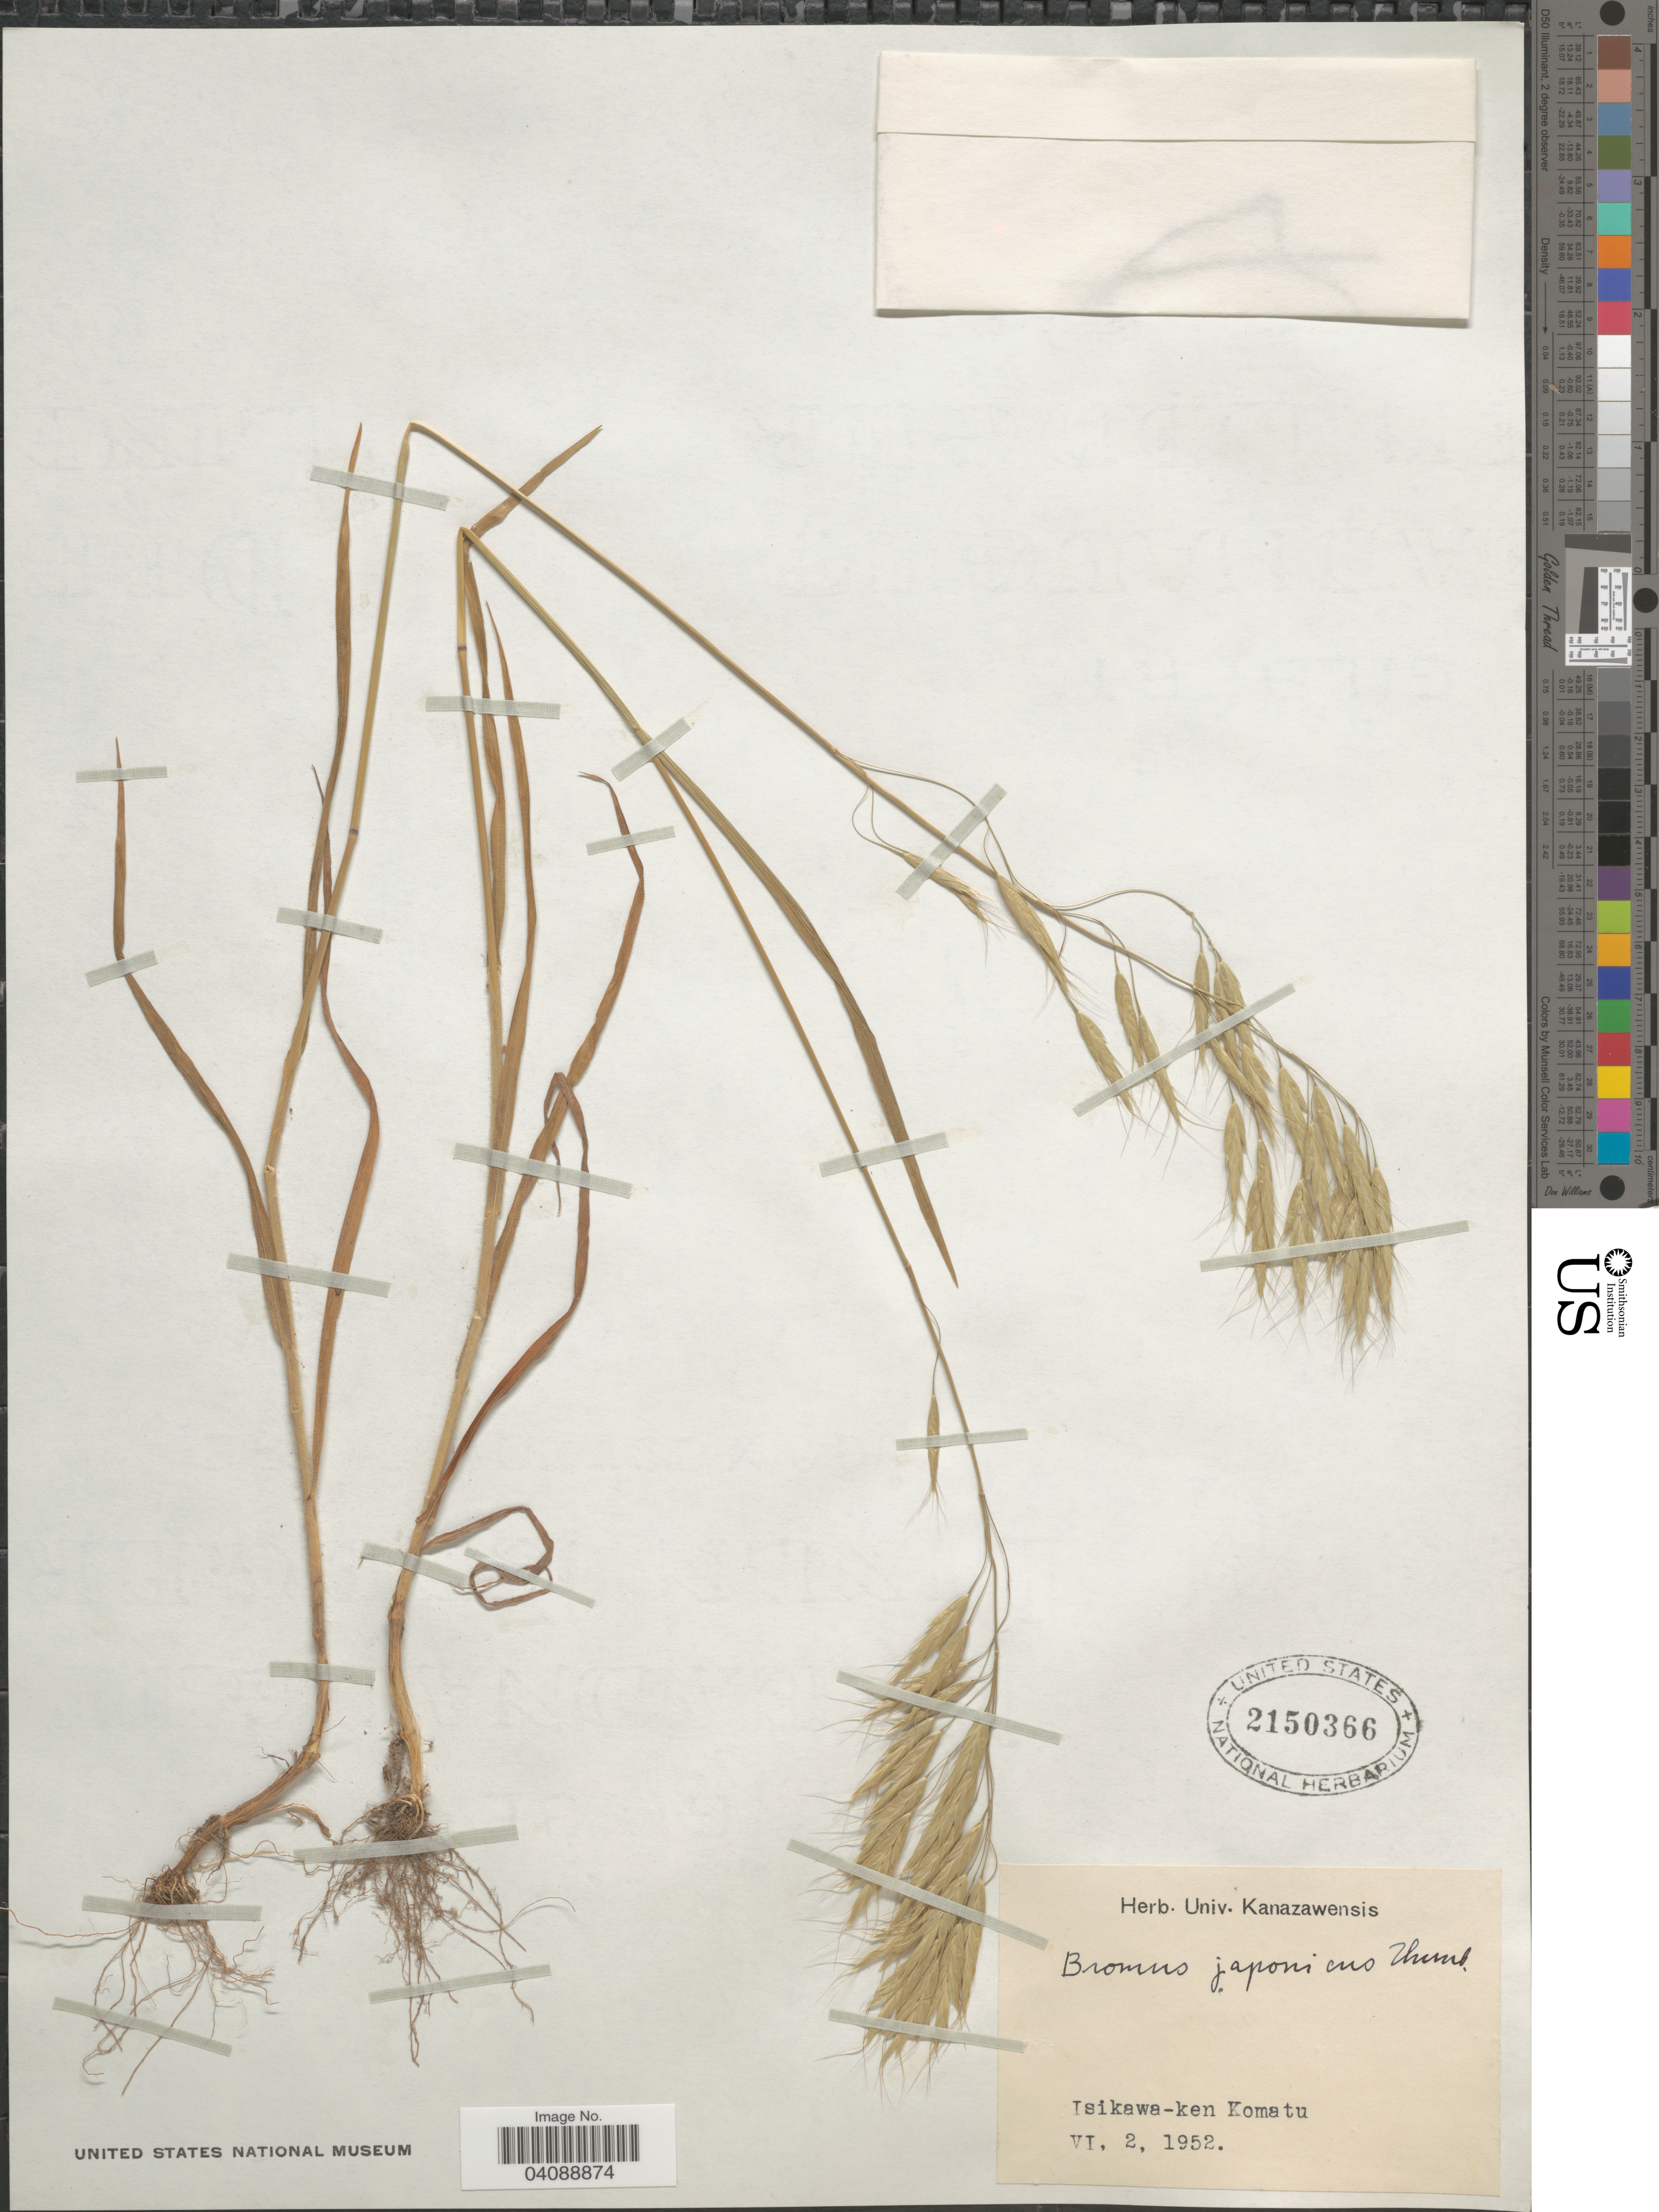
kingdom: Plantae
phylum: Tracheophyta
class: Liliopsida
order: Poales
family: Poaceae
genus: Bromus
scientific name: Bromus japonicus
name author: Houtt.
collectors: Ex Herb. Univ. Kanazawensis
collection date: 1952-06-02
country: Japan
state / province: Isikawa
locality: Isikawa-ken Komatu.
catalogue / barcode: US 2150366